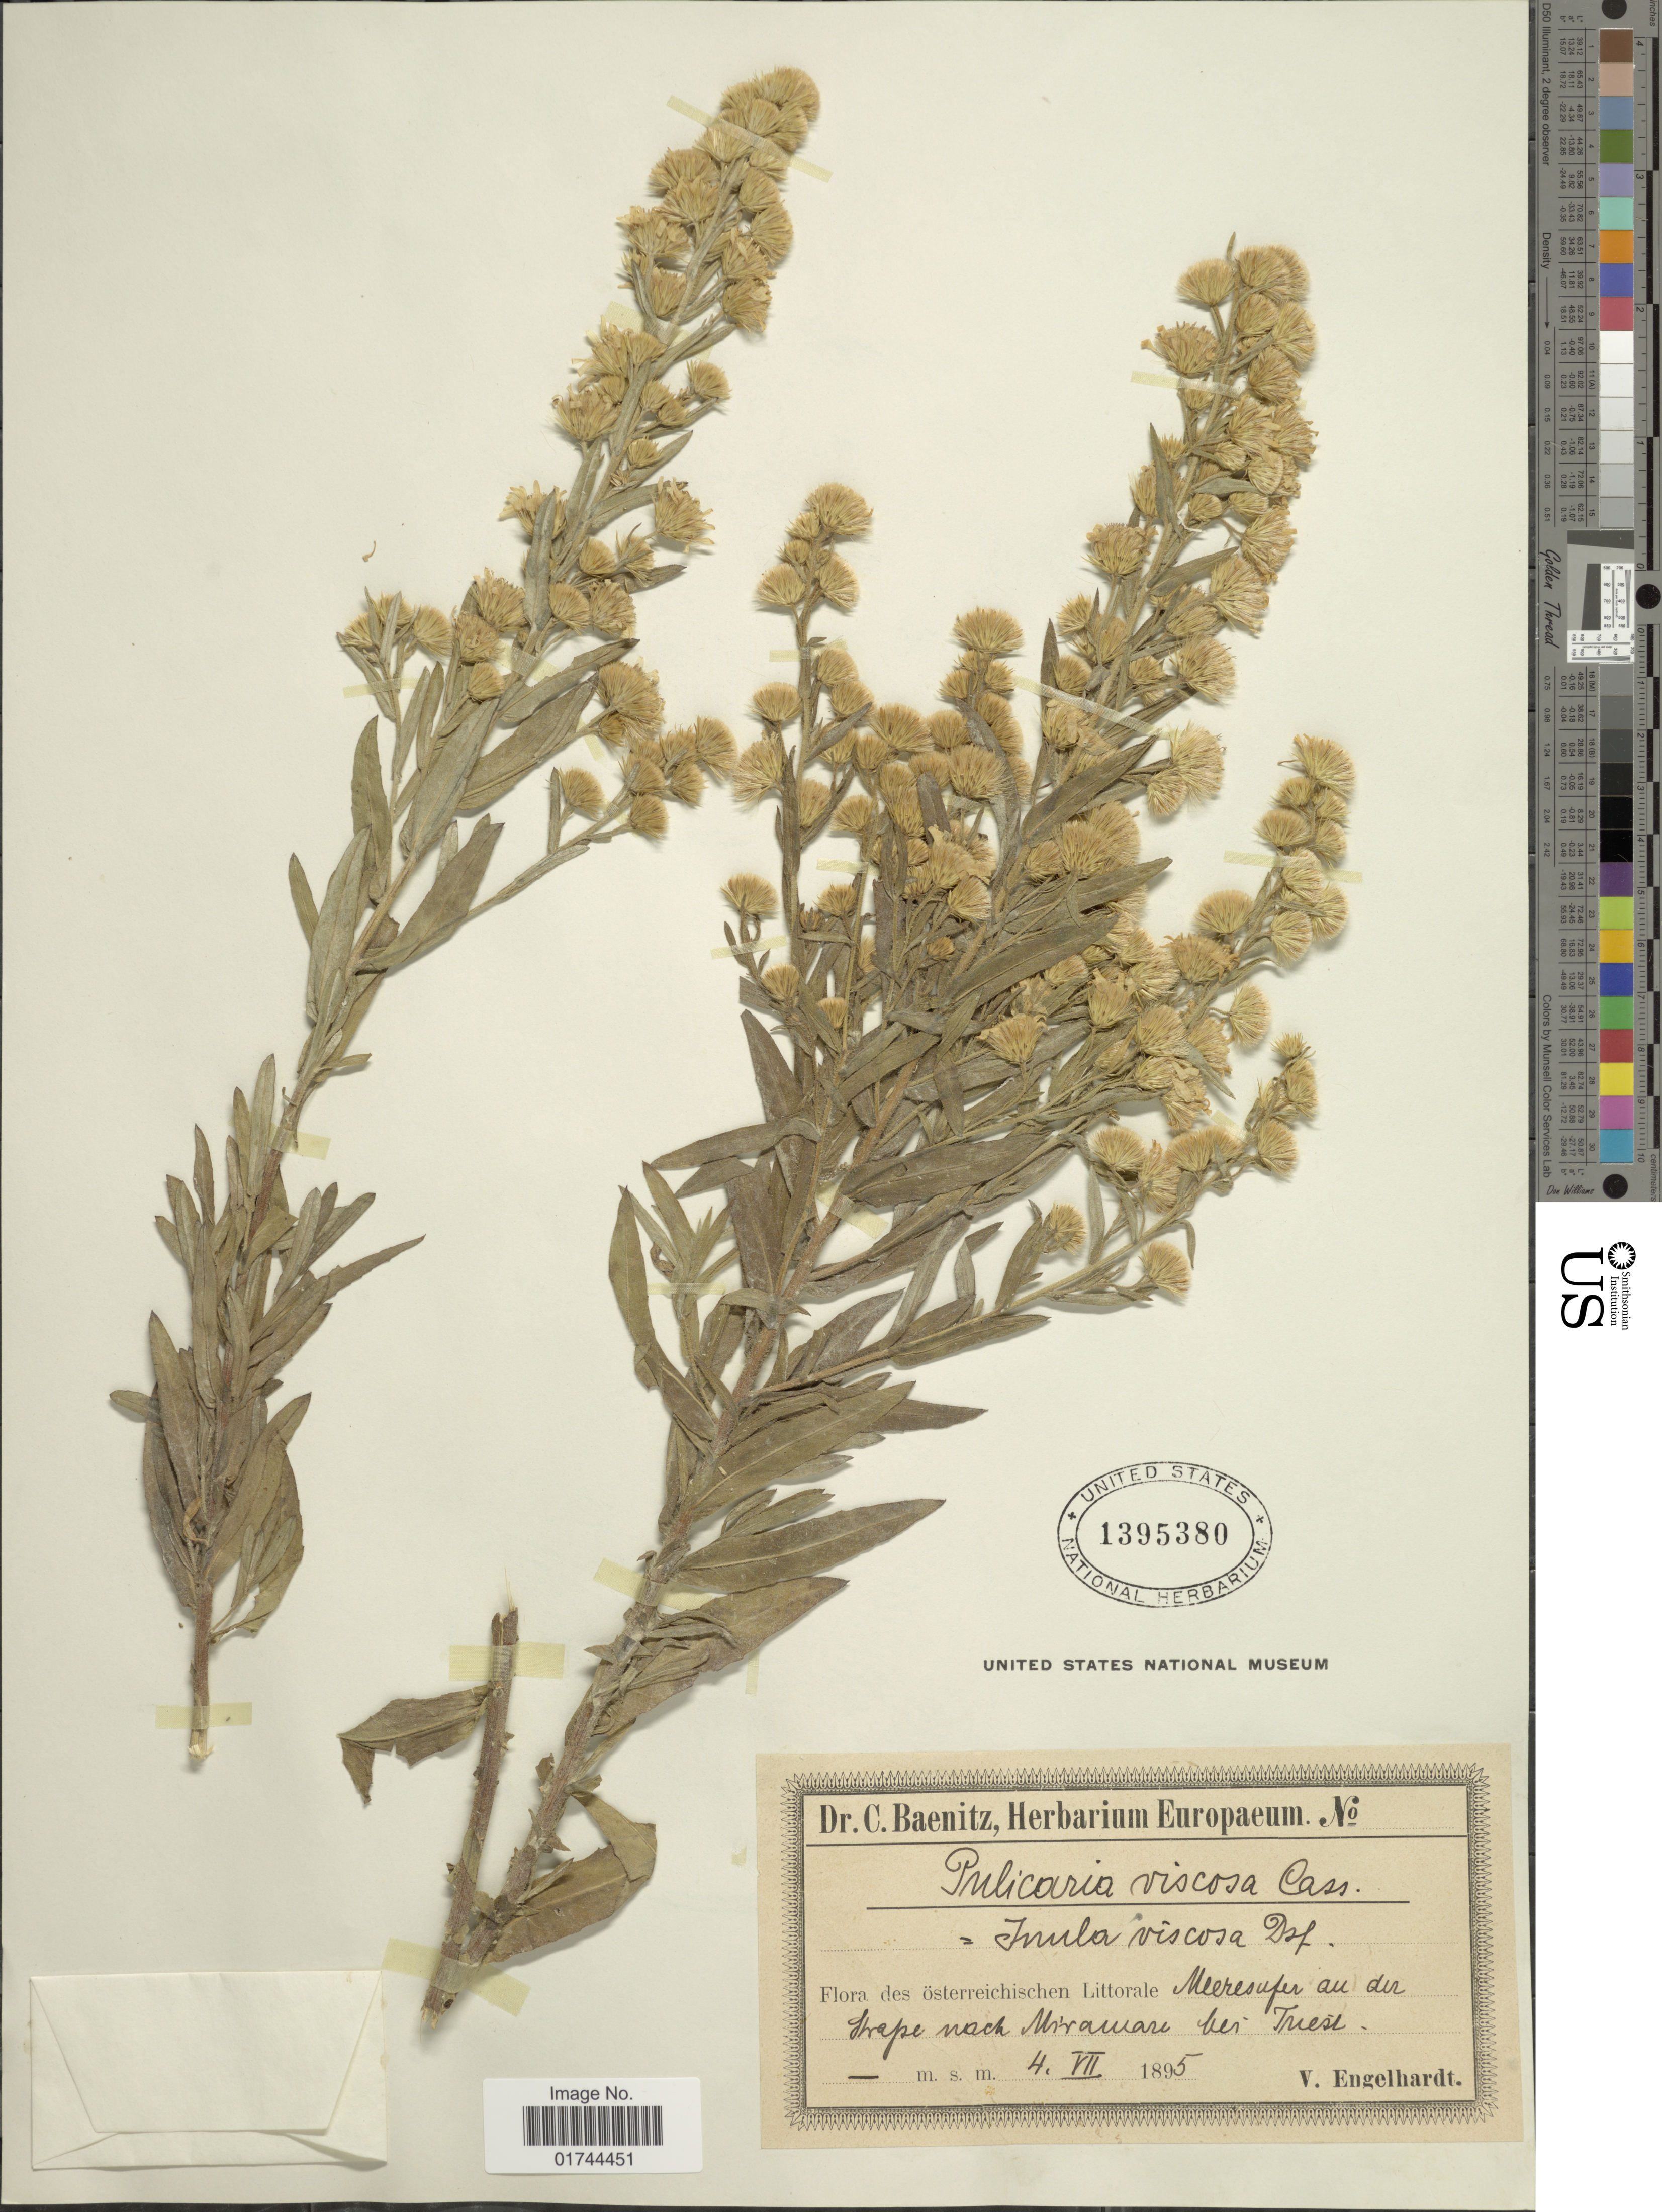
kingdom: Plantae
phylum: Tracheophyta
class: Magnoliopsida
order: Asterales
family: Asteraceae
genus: Pulicaria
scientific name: Pulicaria viscosa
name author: (L.) W.D.J. Koch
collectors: V. Engelhardt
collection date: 1895-07-04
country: Italy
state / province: Friuli-Venezia Giulia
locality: Osterrechischen Littorale, Meeresufer au der Strape nach Mirawari bei Triese [interpreted]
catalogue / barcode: US 1395380